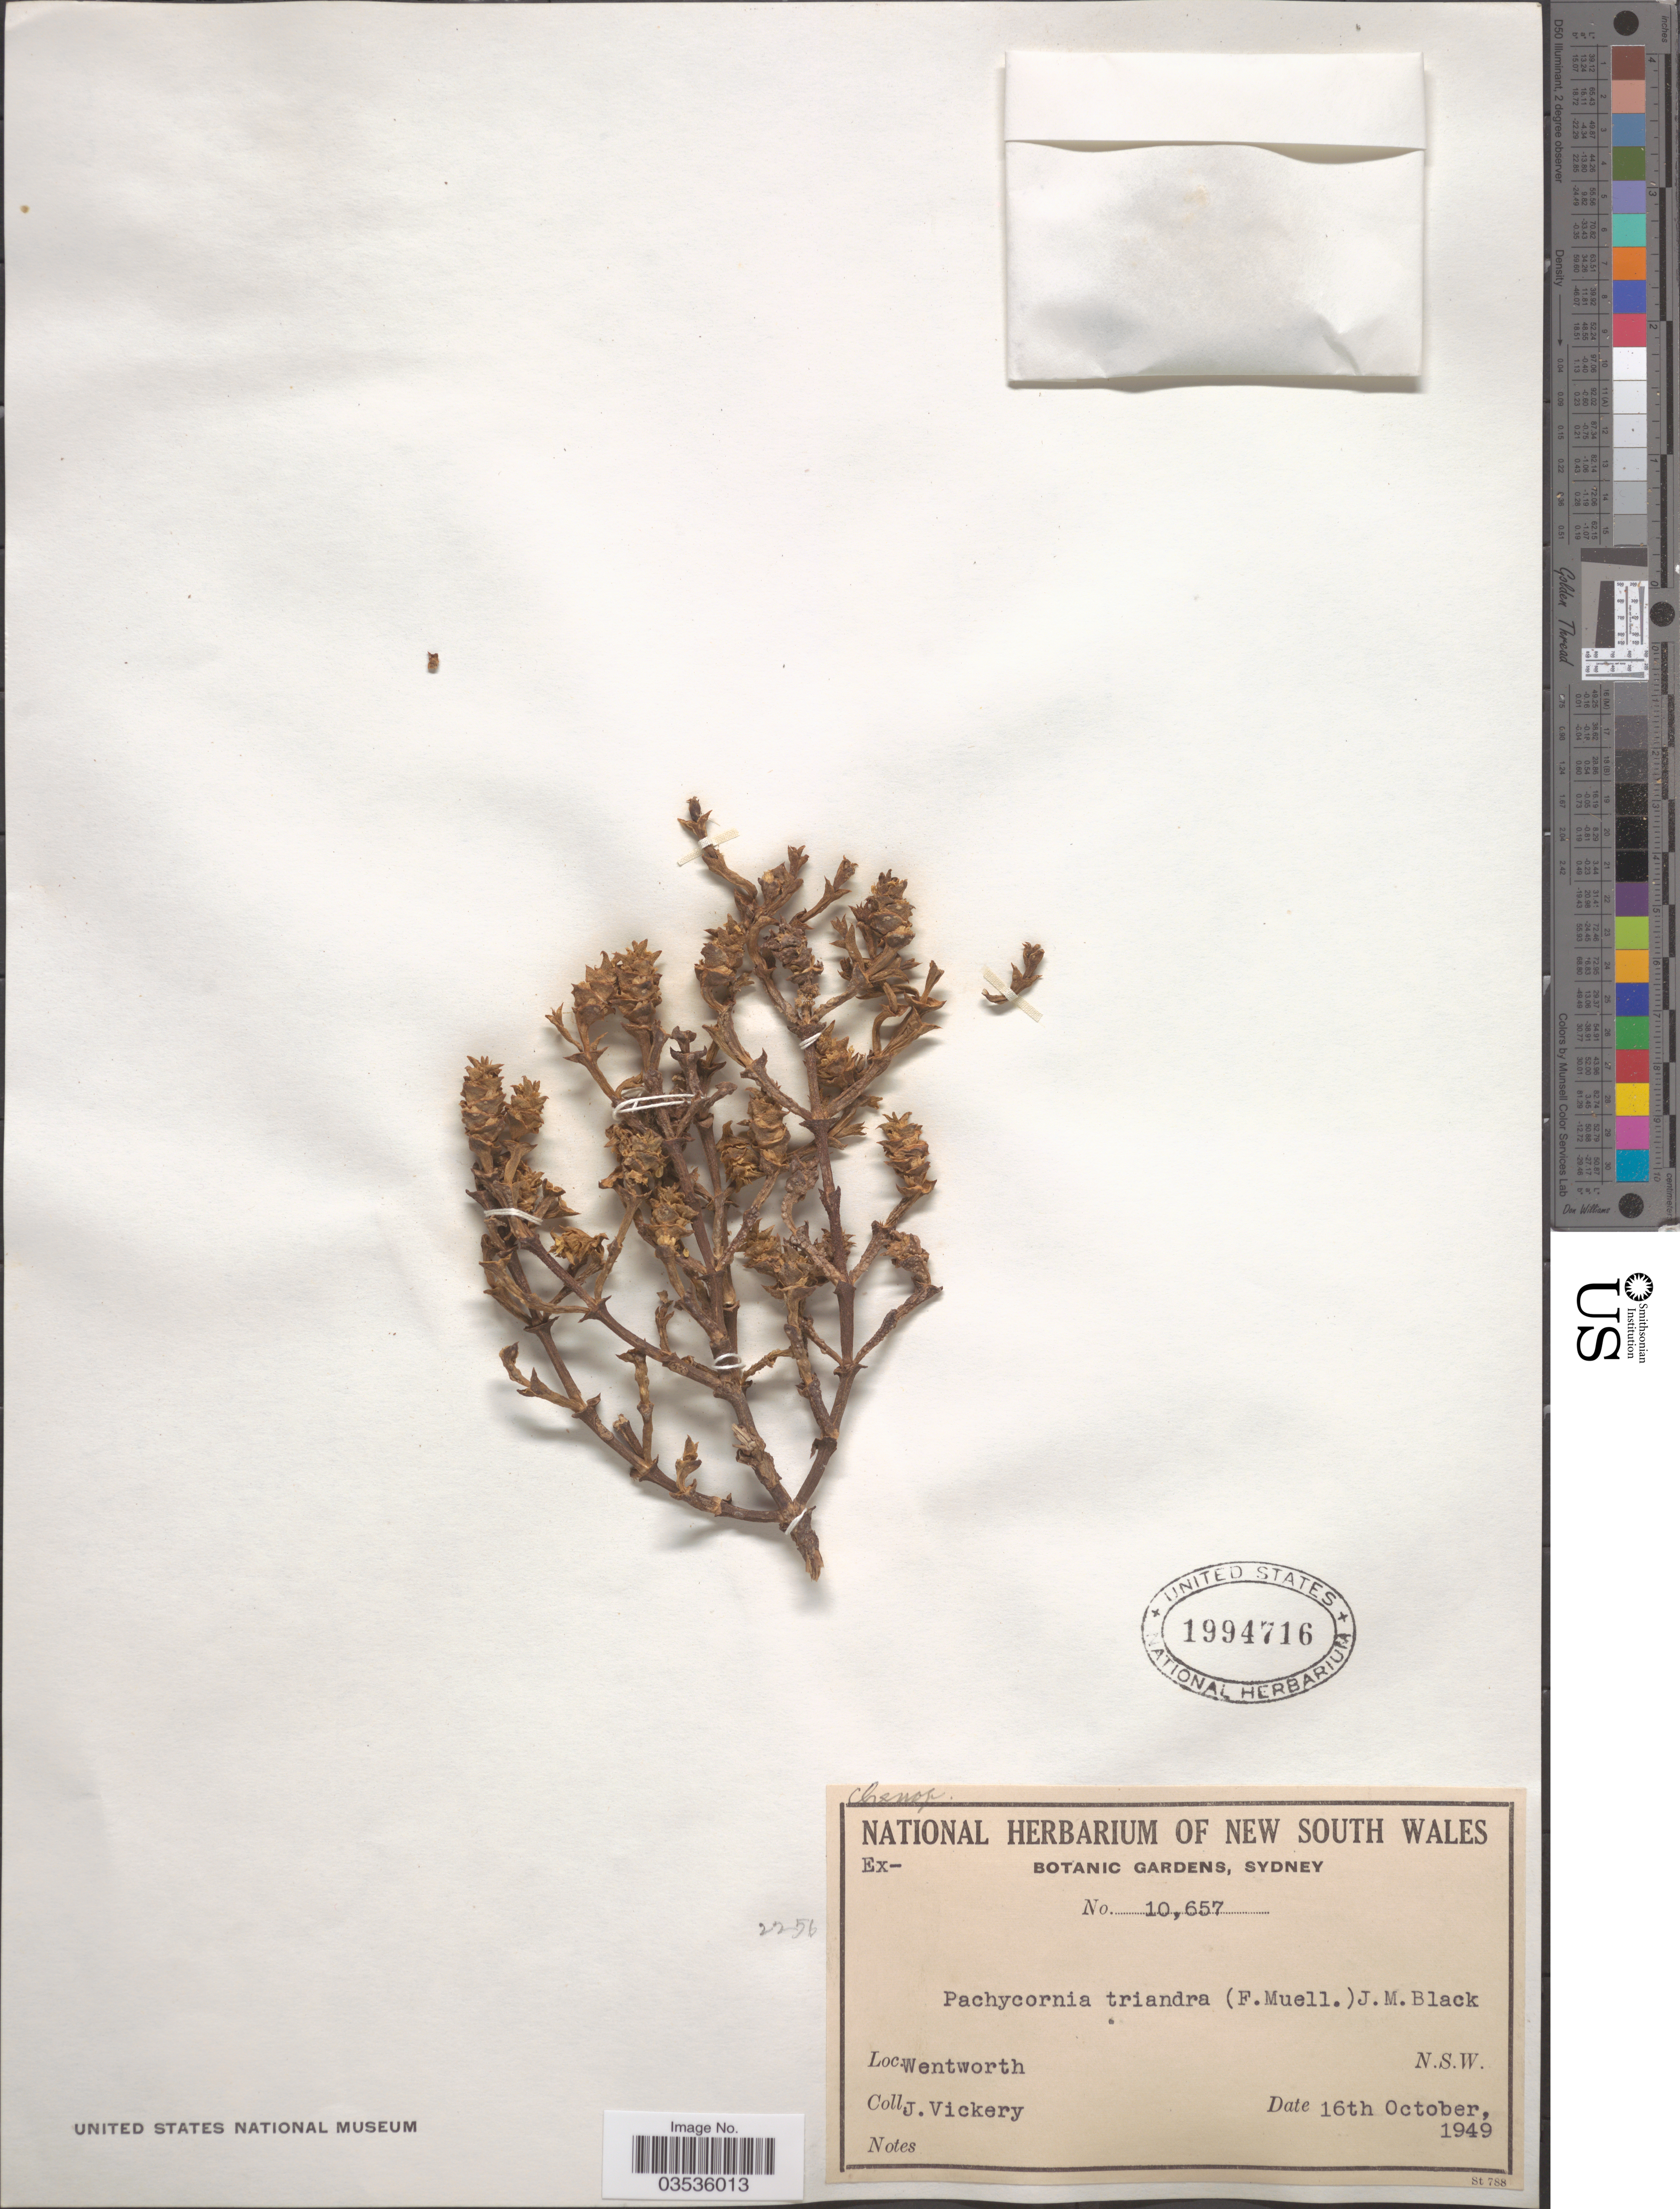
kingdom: Plantae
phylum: Tracheophyta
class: Magnoliopsida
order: Caryophyllales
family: Amaranthaceae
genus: Tecticornia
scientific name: Tecticornia triandra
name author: (F. Muell.) K.A. Sheph. & Paul G. Wilson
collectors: J. Vickery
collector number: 10657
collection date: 1949-10-16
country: Australia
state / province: New South Wales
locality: Wentworth.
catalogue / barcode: US 1994716